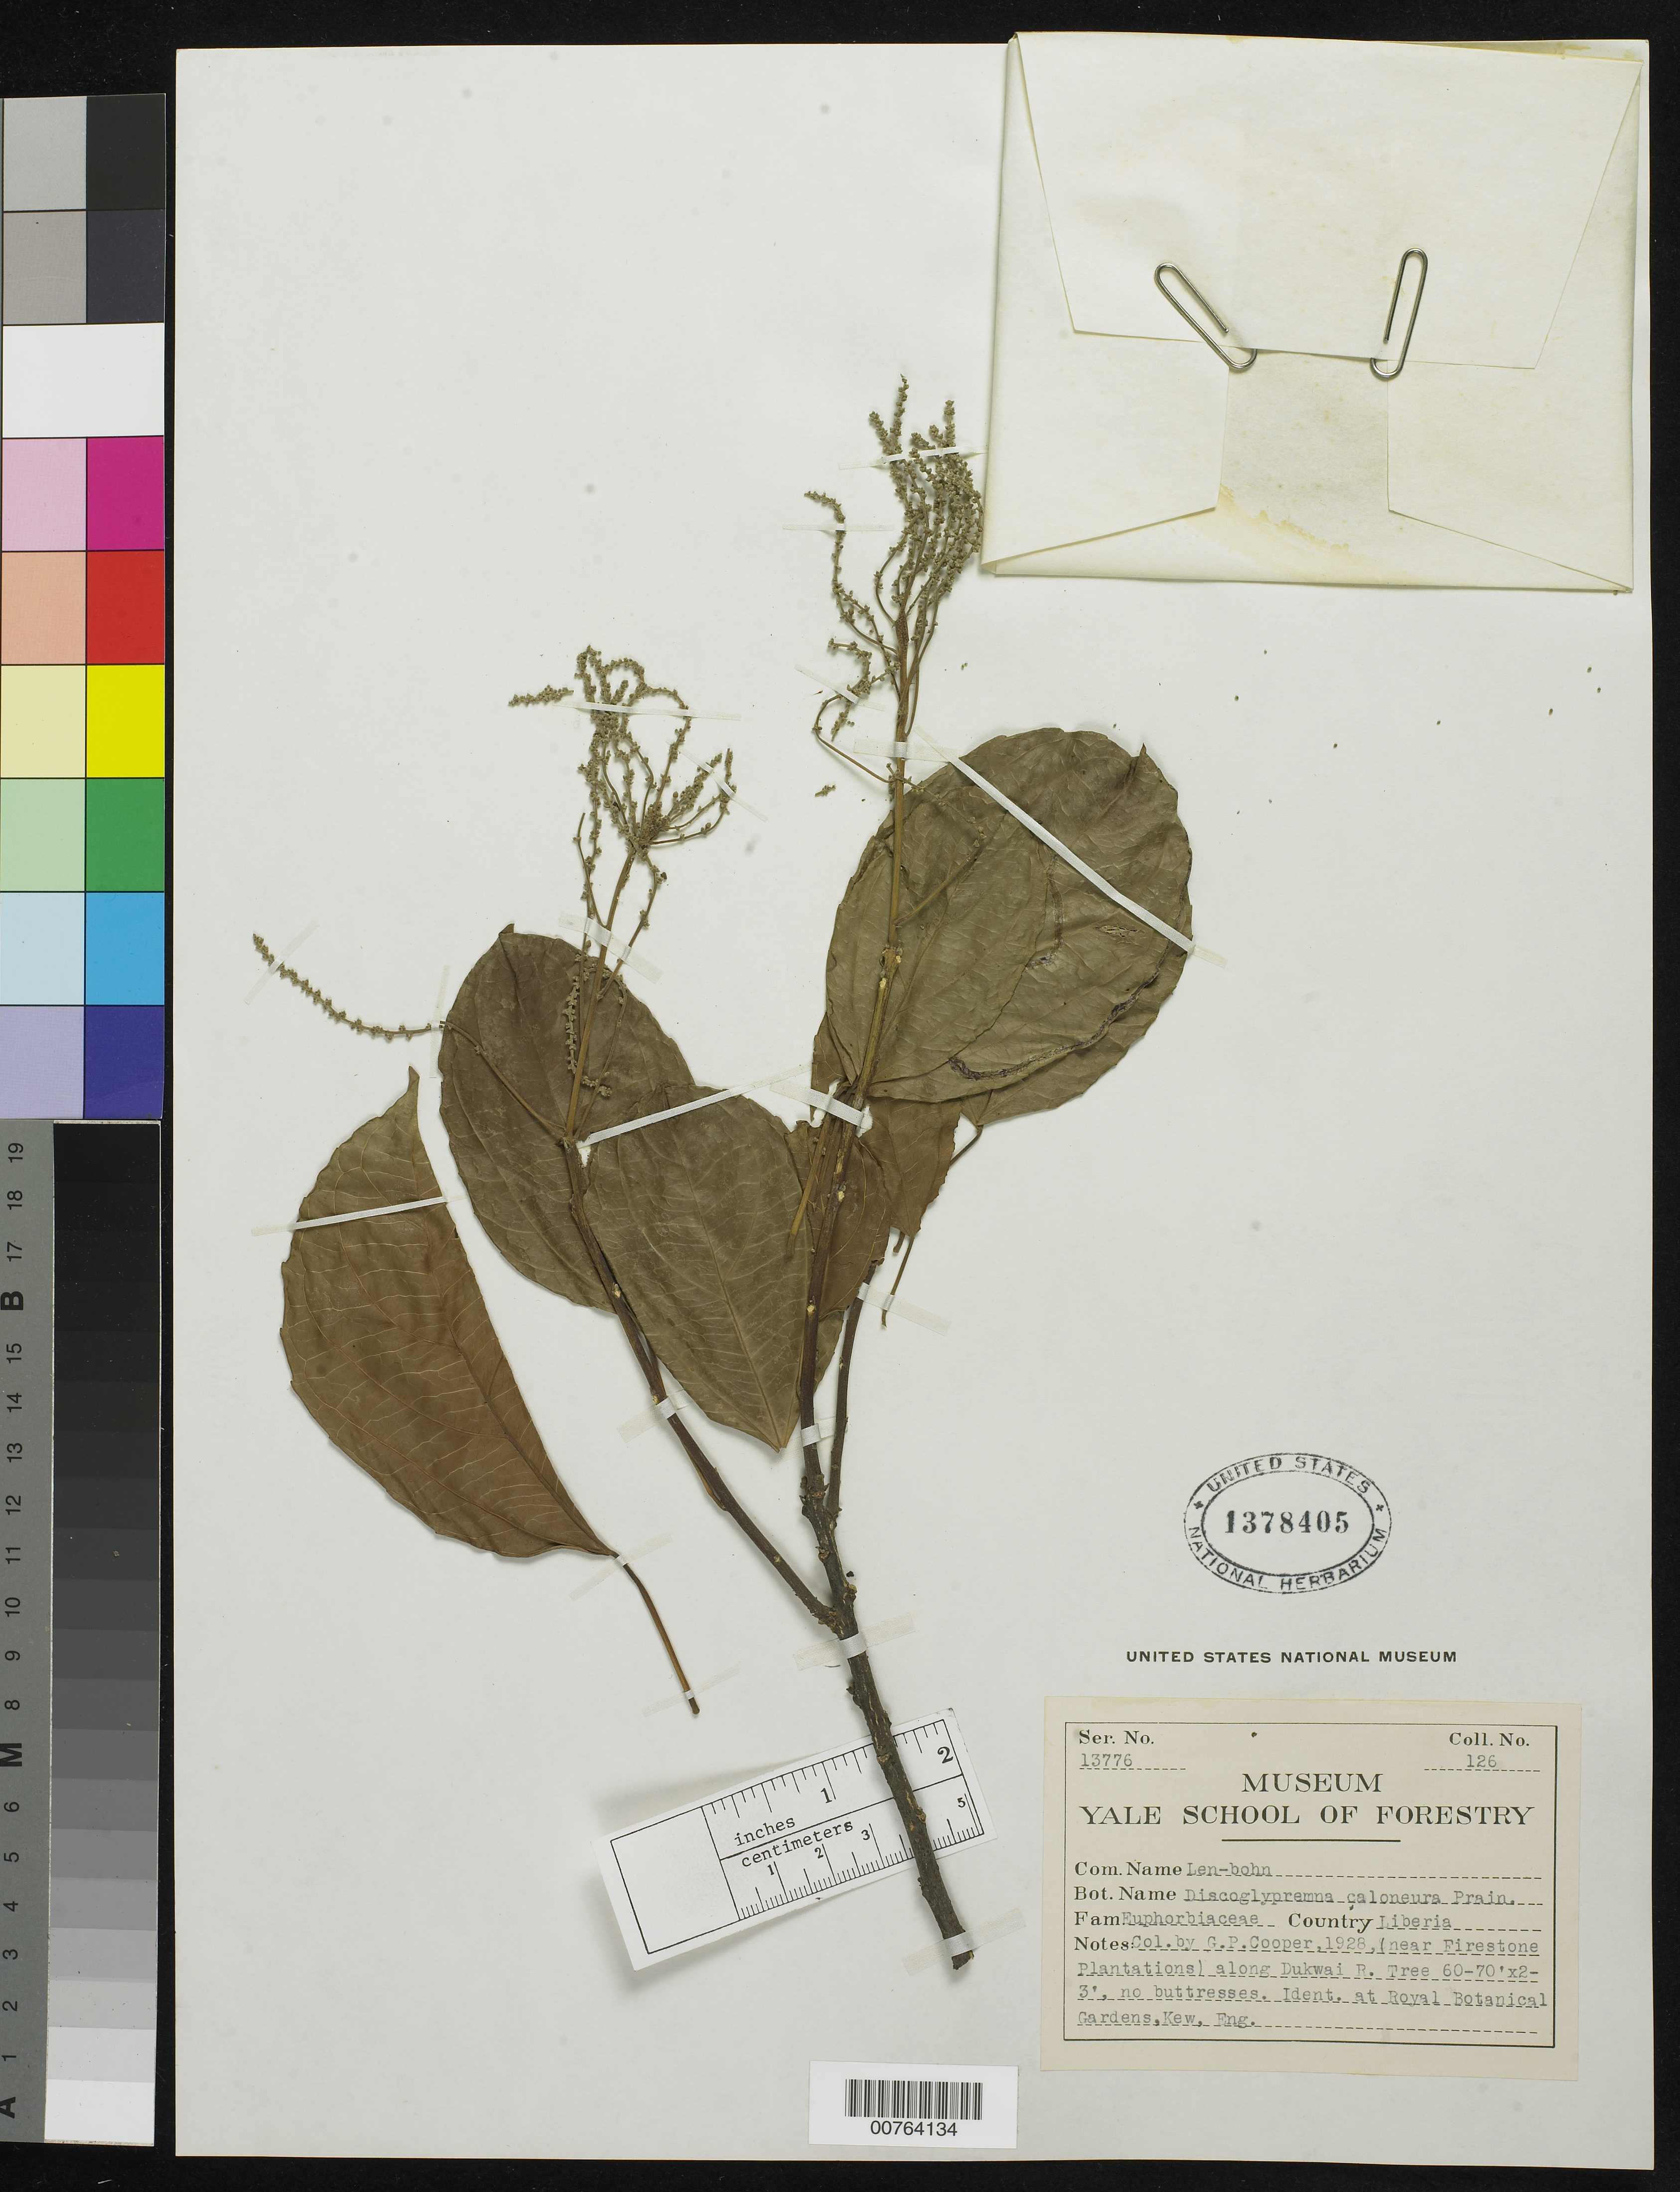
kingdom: Plantae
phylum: Tracheophyta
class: Magnoliopsida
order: Malpighiales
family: Euphorbiaceae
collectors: G. Cooper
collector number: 126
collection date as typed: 1928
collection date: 1928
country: Liberia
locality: (near Firestone Plantations) along Dukwai River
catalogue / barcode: US 1378405